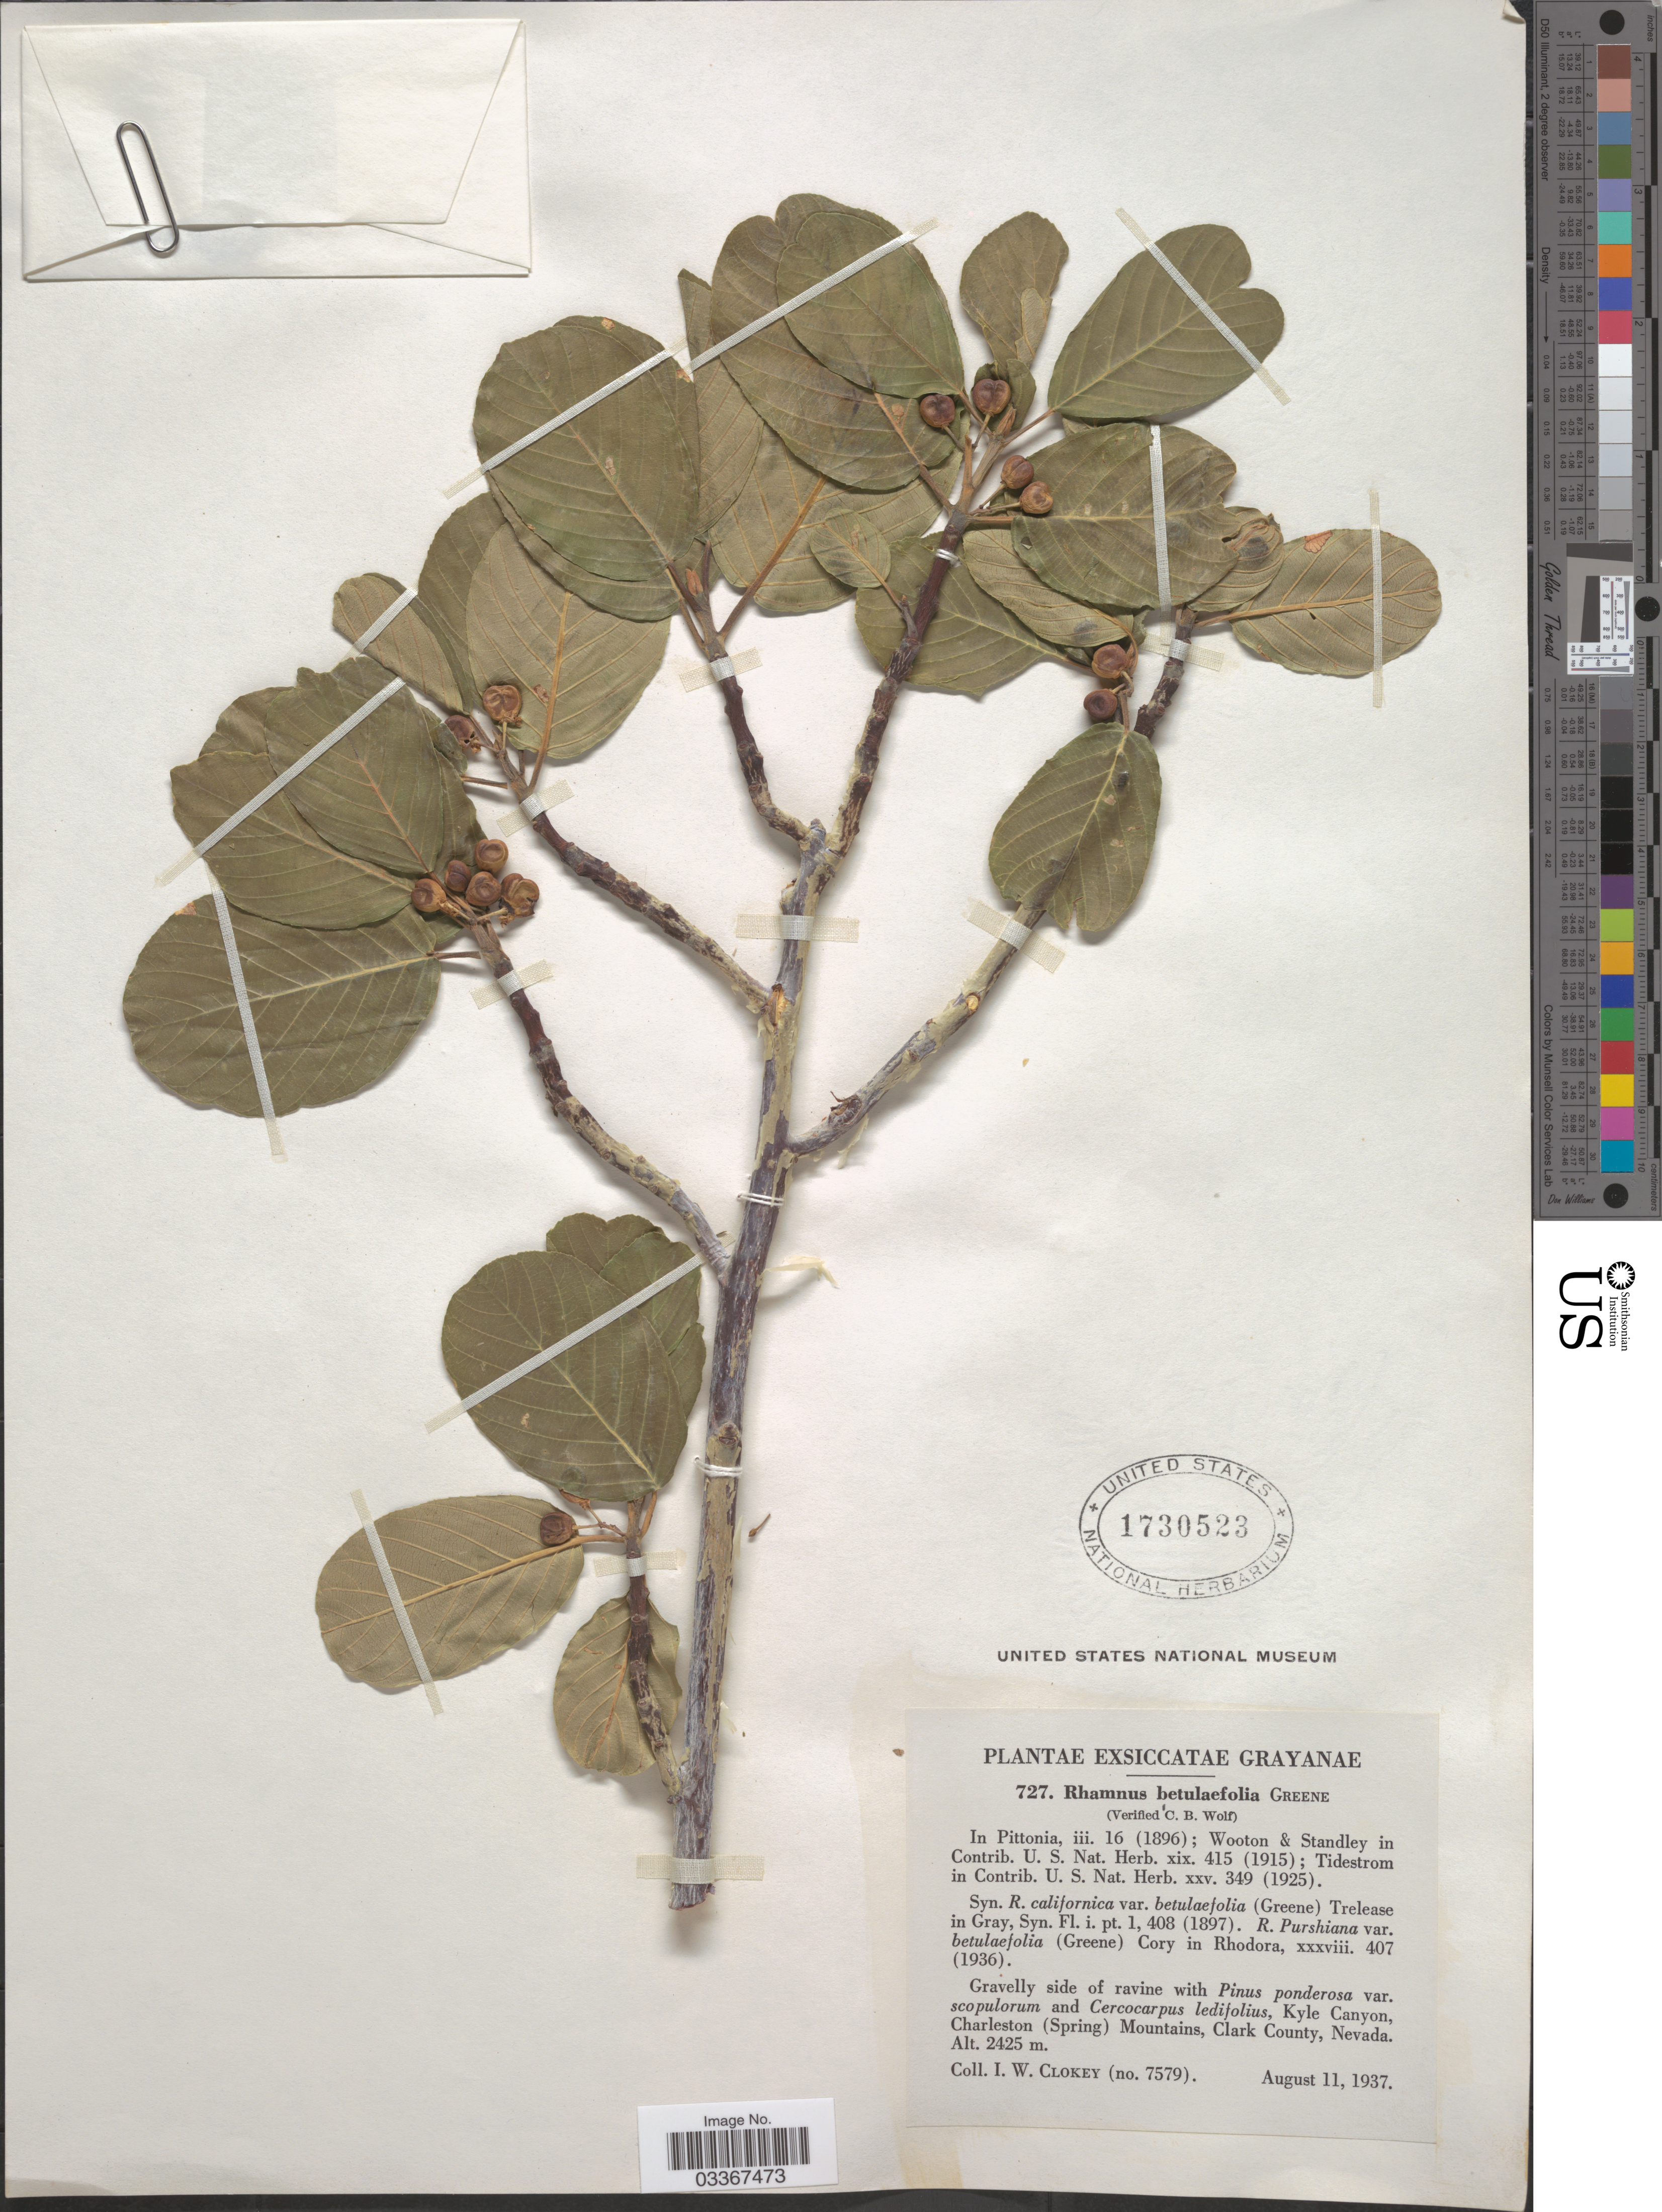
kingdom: Plantae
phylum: Tracheophyta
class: Magnoliopsida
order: Rosales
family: Rhamnaceae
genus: Frangula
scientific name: Frangula betulifolia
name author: (Greene) Grubov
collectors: I. W. Clokey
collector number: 7579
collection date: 1937-08-11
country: United States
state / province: Nevada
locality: Kyle Canyon, Charleston (Spring) Mountains, Clark County.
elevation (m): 2425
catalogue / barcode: US 1730523